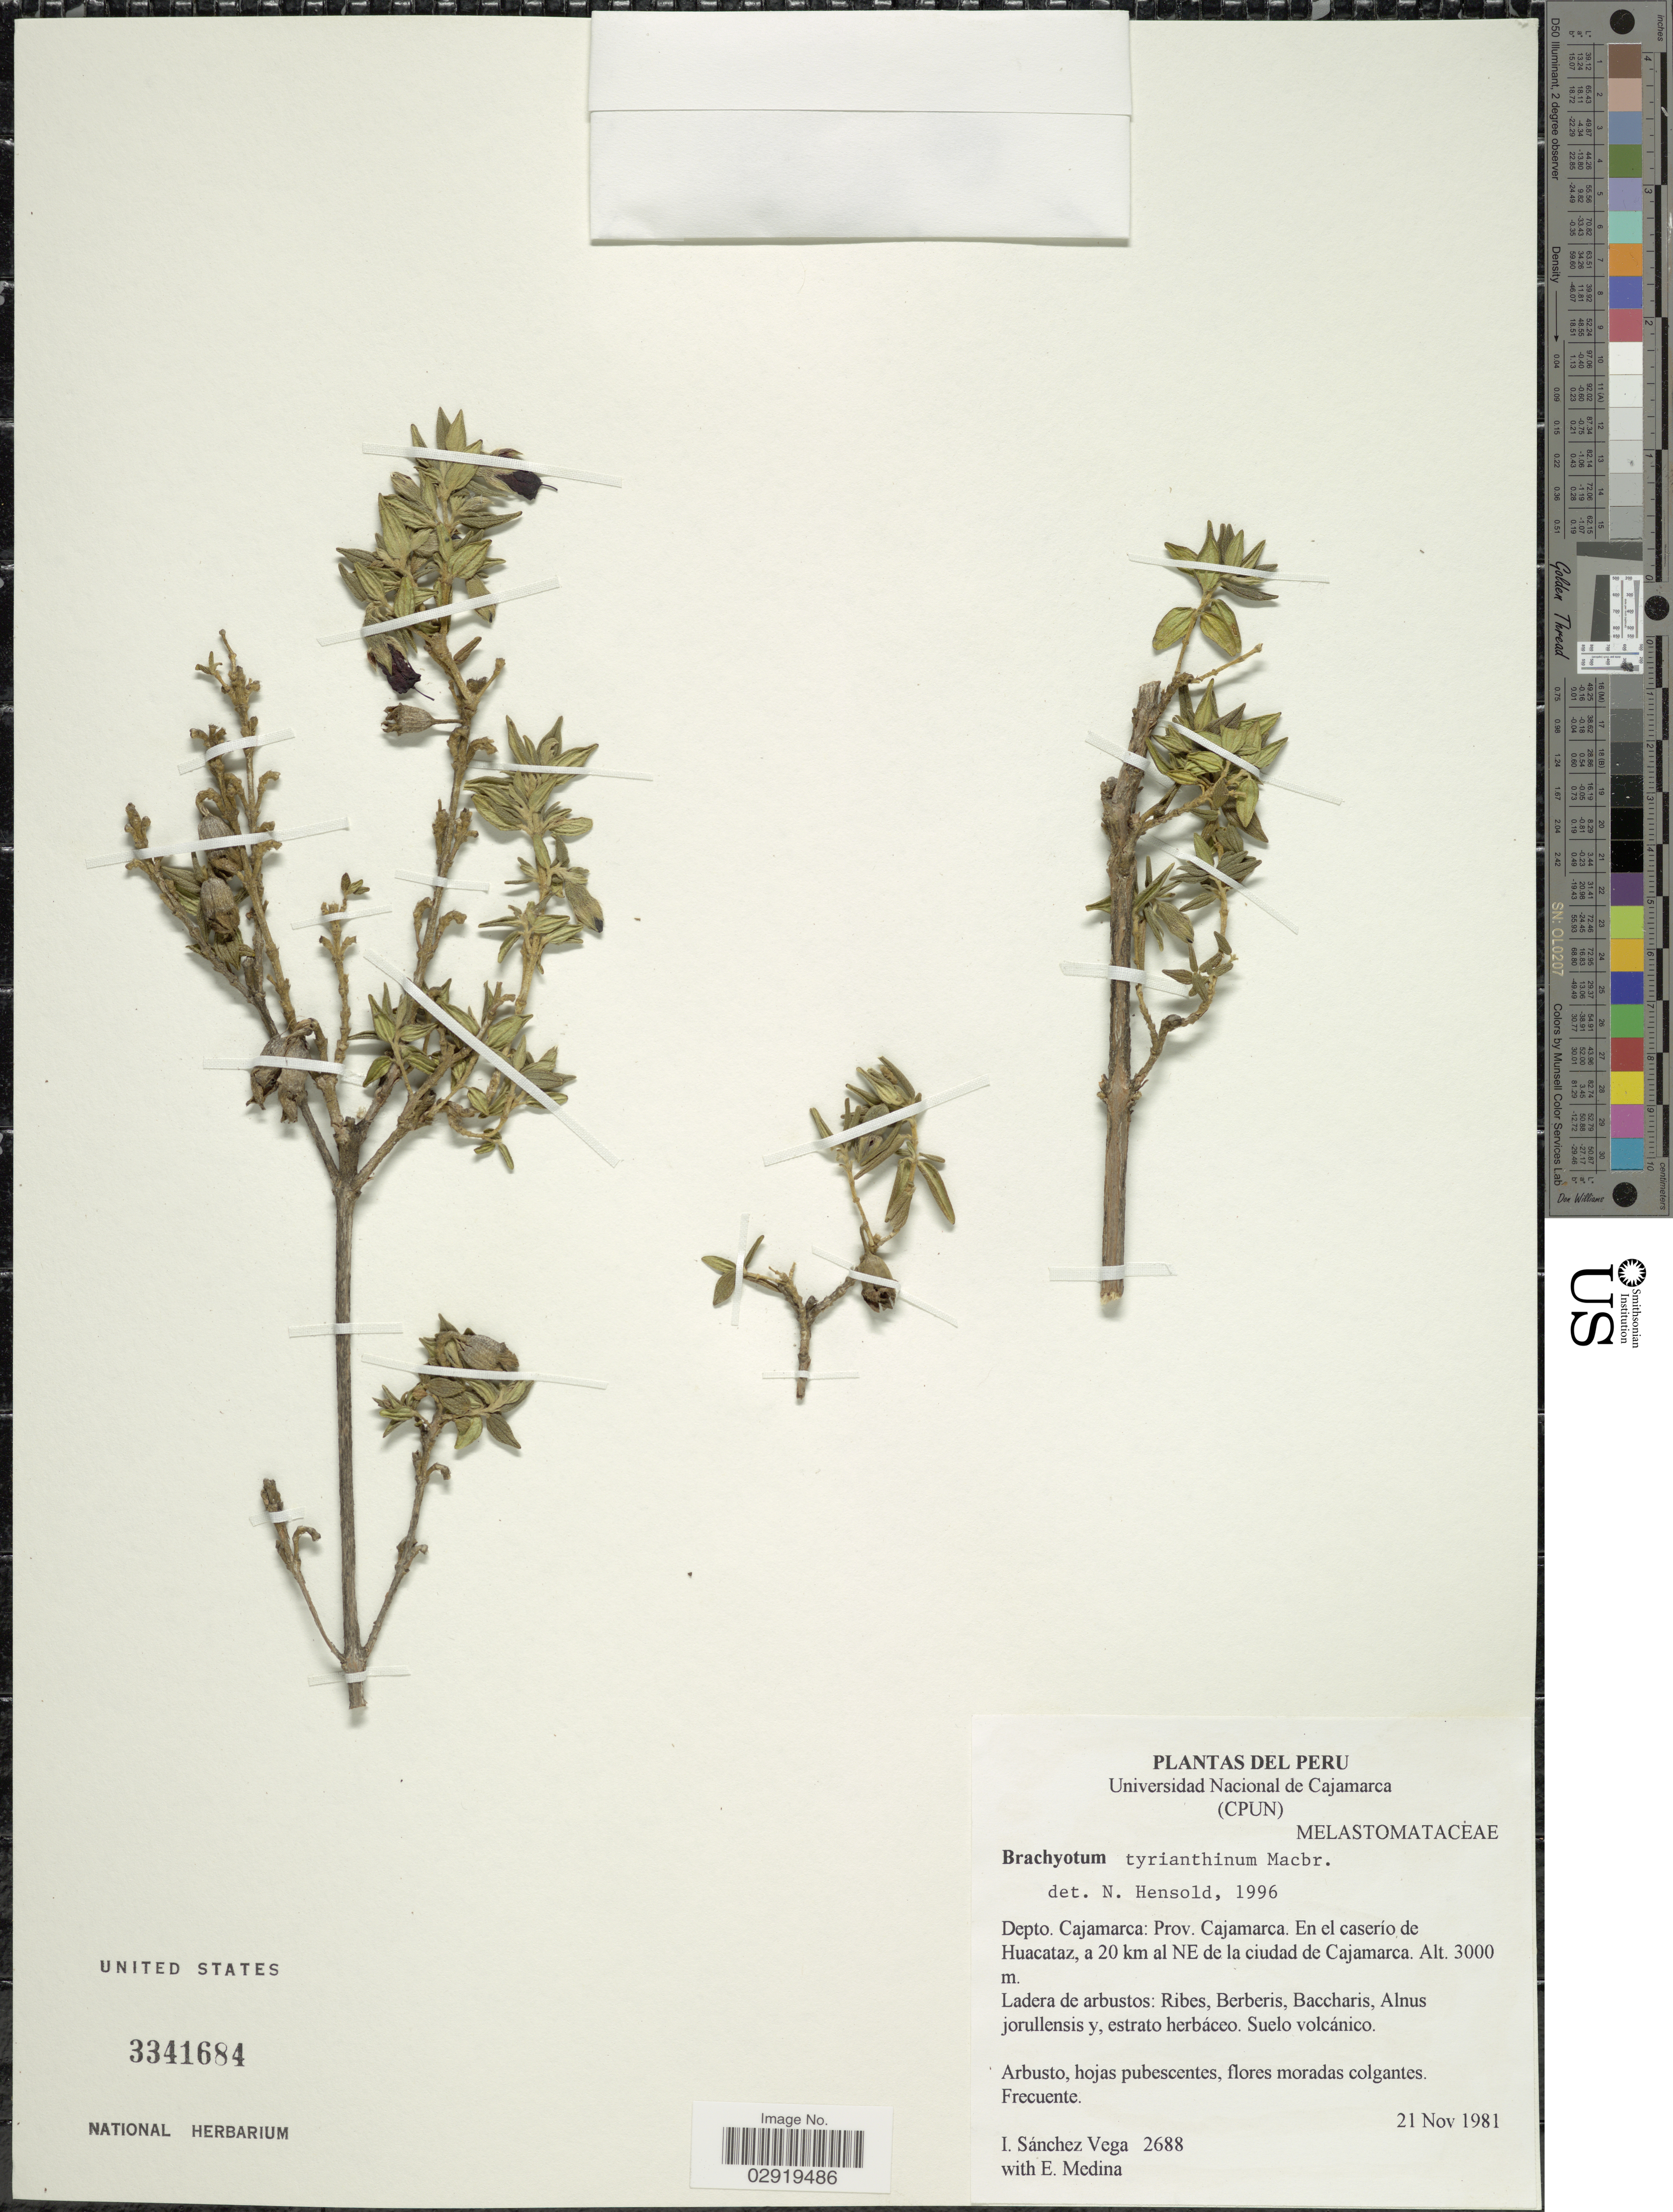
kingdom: Plantae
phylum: Tracheophyta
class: Magnoliopsida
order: Myrtales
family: Melastomataceae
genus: Brachyotum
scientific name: Brachyotum tyrianthinum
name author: J.F. Macbr.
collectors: I. Sánchez Vega & E. Medina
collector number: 2688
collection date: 1981-11-21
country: Peru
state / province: Cajamarca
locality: Depto. Cajamarca: Prov. Cajamarca. En el caserío de Huacataz, a 20 km al NE de la ciudad de Cajamarca.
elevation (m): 3000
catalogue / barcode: US 3341684